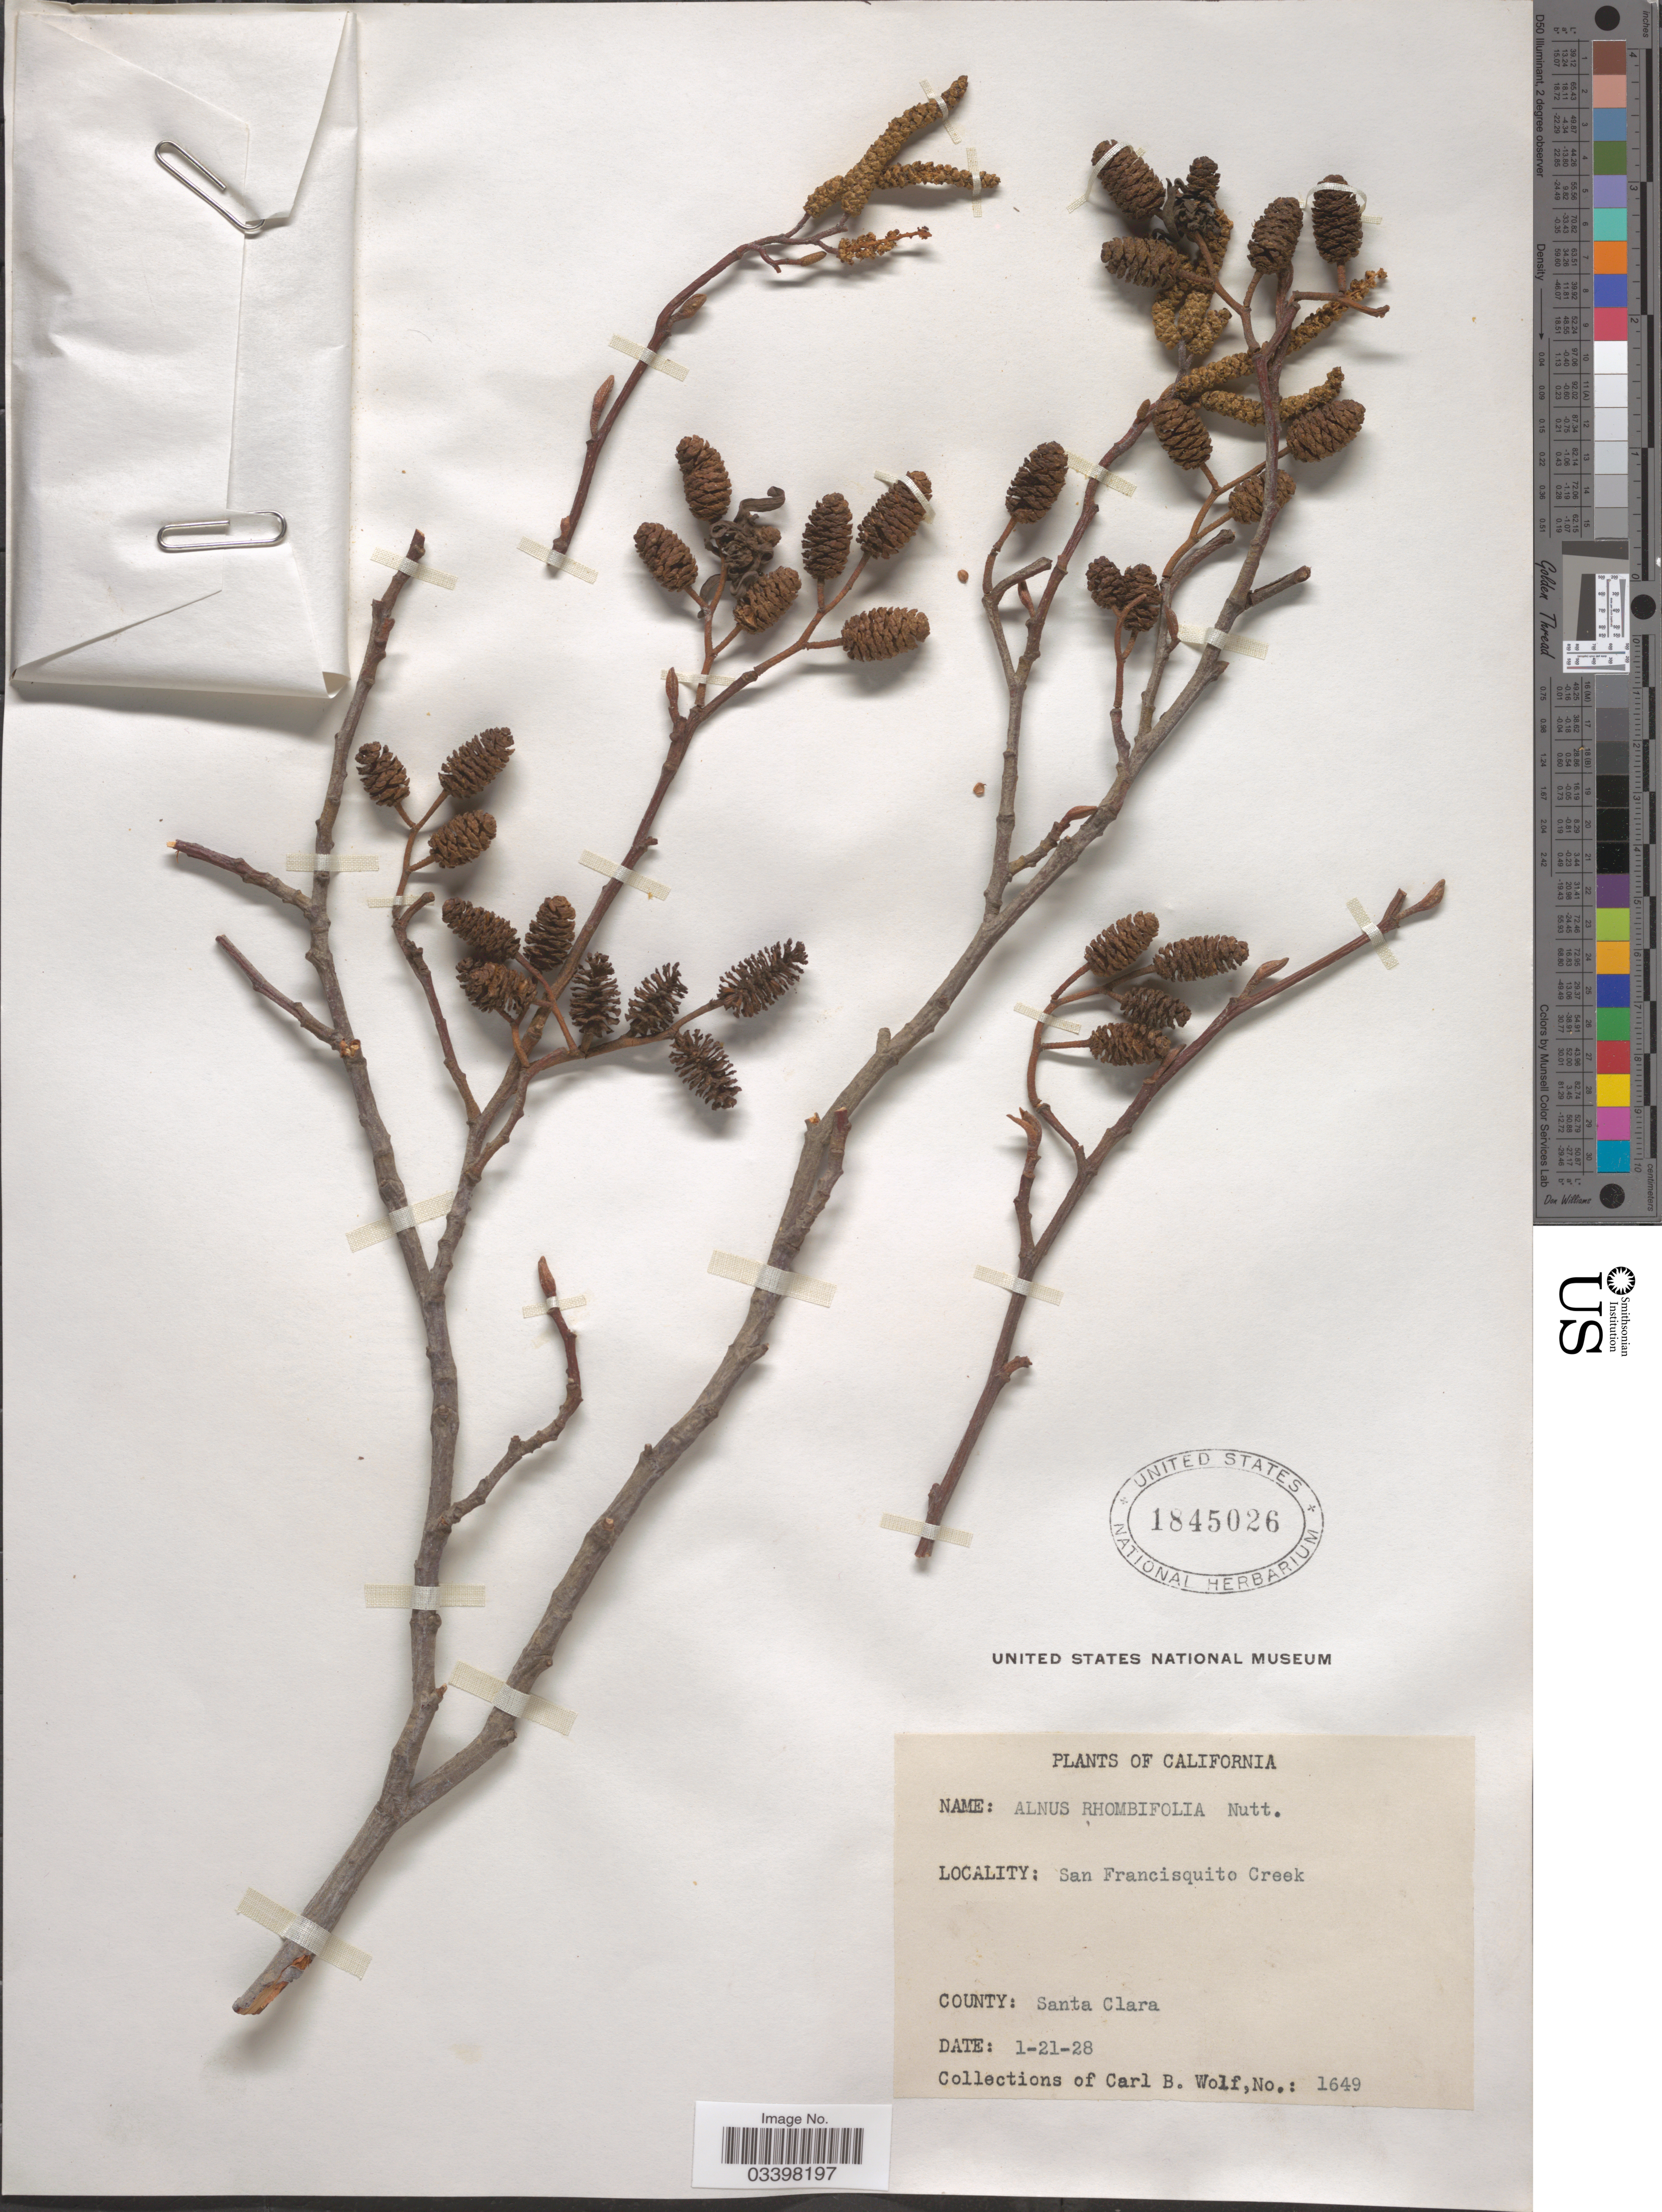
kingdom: Plantae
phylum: Tracheophyta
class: Magnoliopsida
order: Fagales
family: Betulaceae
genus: Alnus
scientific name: Alnus rhombifolia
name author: Nutt.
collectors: C. B. Wolf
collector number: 1649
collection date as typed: Transcribed d/m/y: 21/1/28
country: United States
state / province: California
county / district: Santa Clara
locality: San Francisquito Creek. County: Santa Clara.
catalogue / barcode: US 1845026